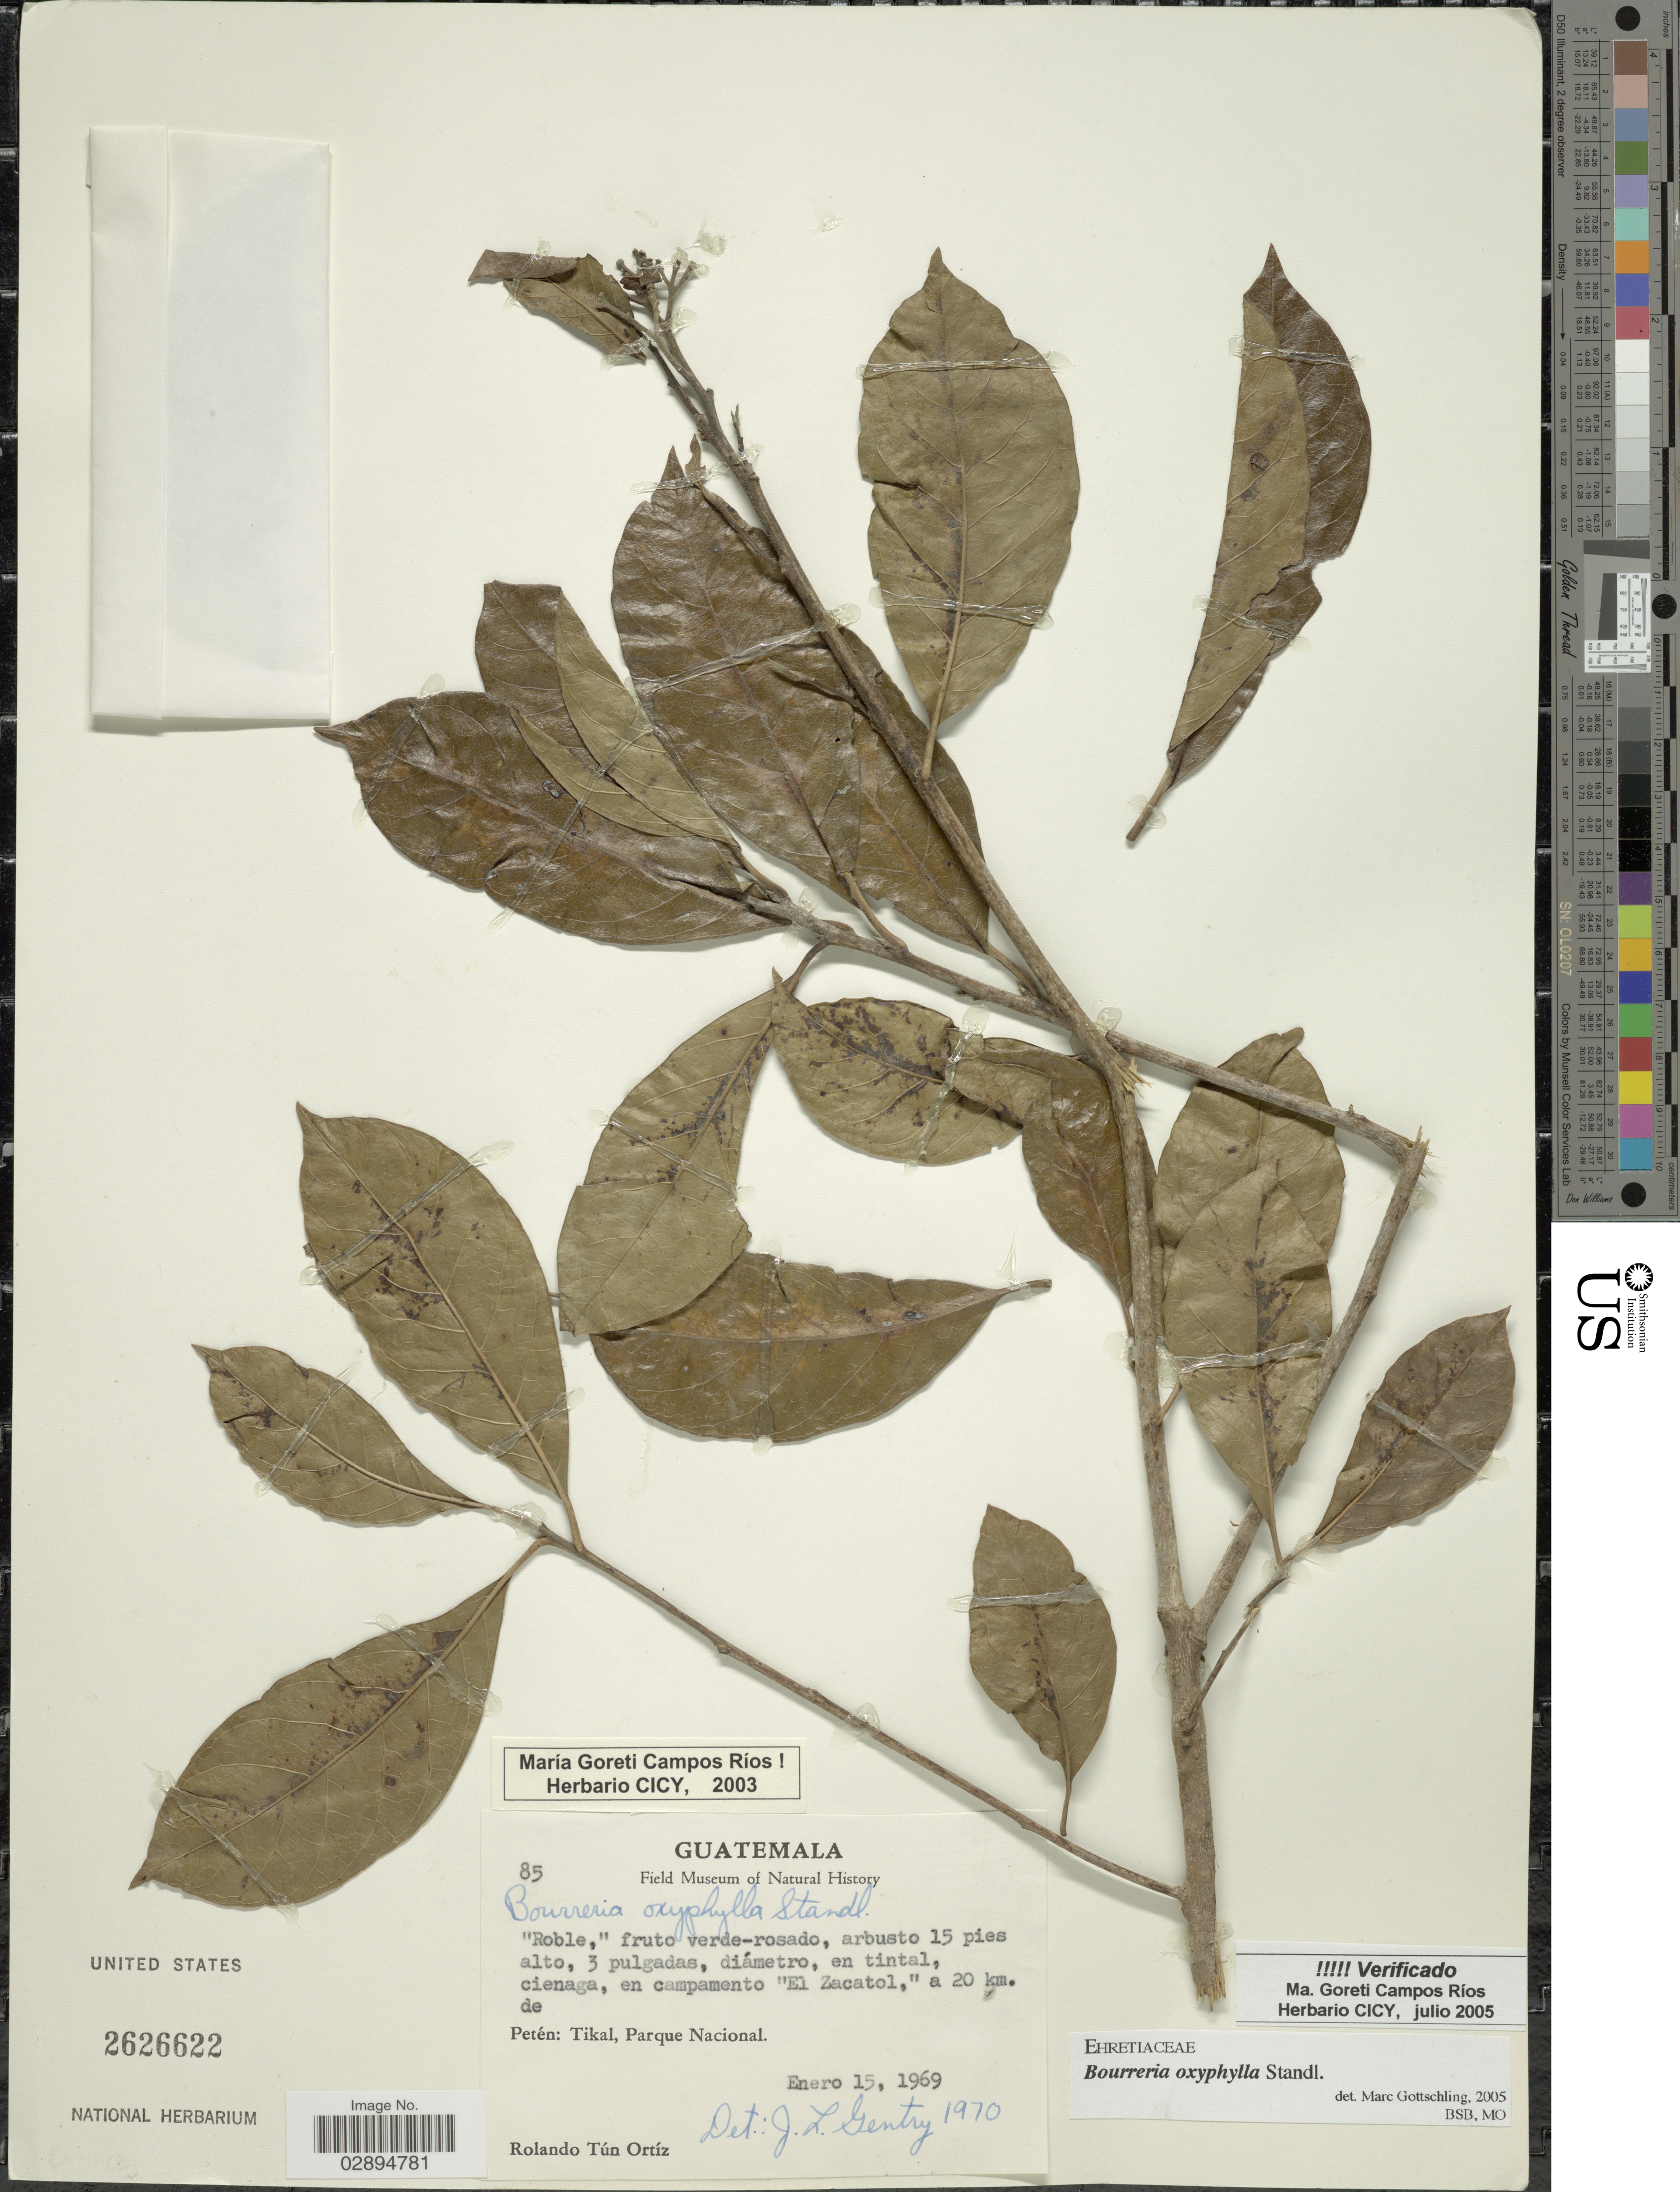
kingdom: Plantae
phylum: Tracheophyta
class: Magnoliopsida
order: Boraginales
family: Ehretiaceae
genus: Bourreria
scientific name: Bourreria oxyphylla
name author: Standl.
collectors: R. T. Ortíz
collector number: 85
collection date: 1969-01-15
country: Guatemala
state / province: El Petén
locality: En tintal, cienaga, en campamento "El Zacatol," a 20 km de Petén: Tikal, Parque Nacional.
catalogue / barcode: US 2626622